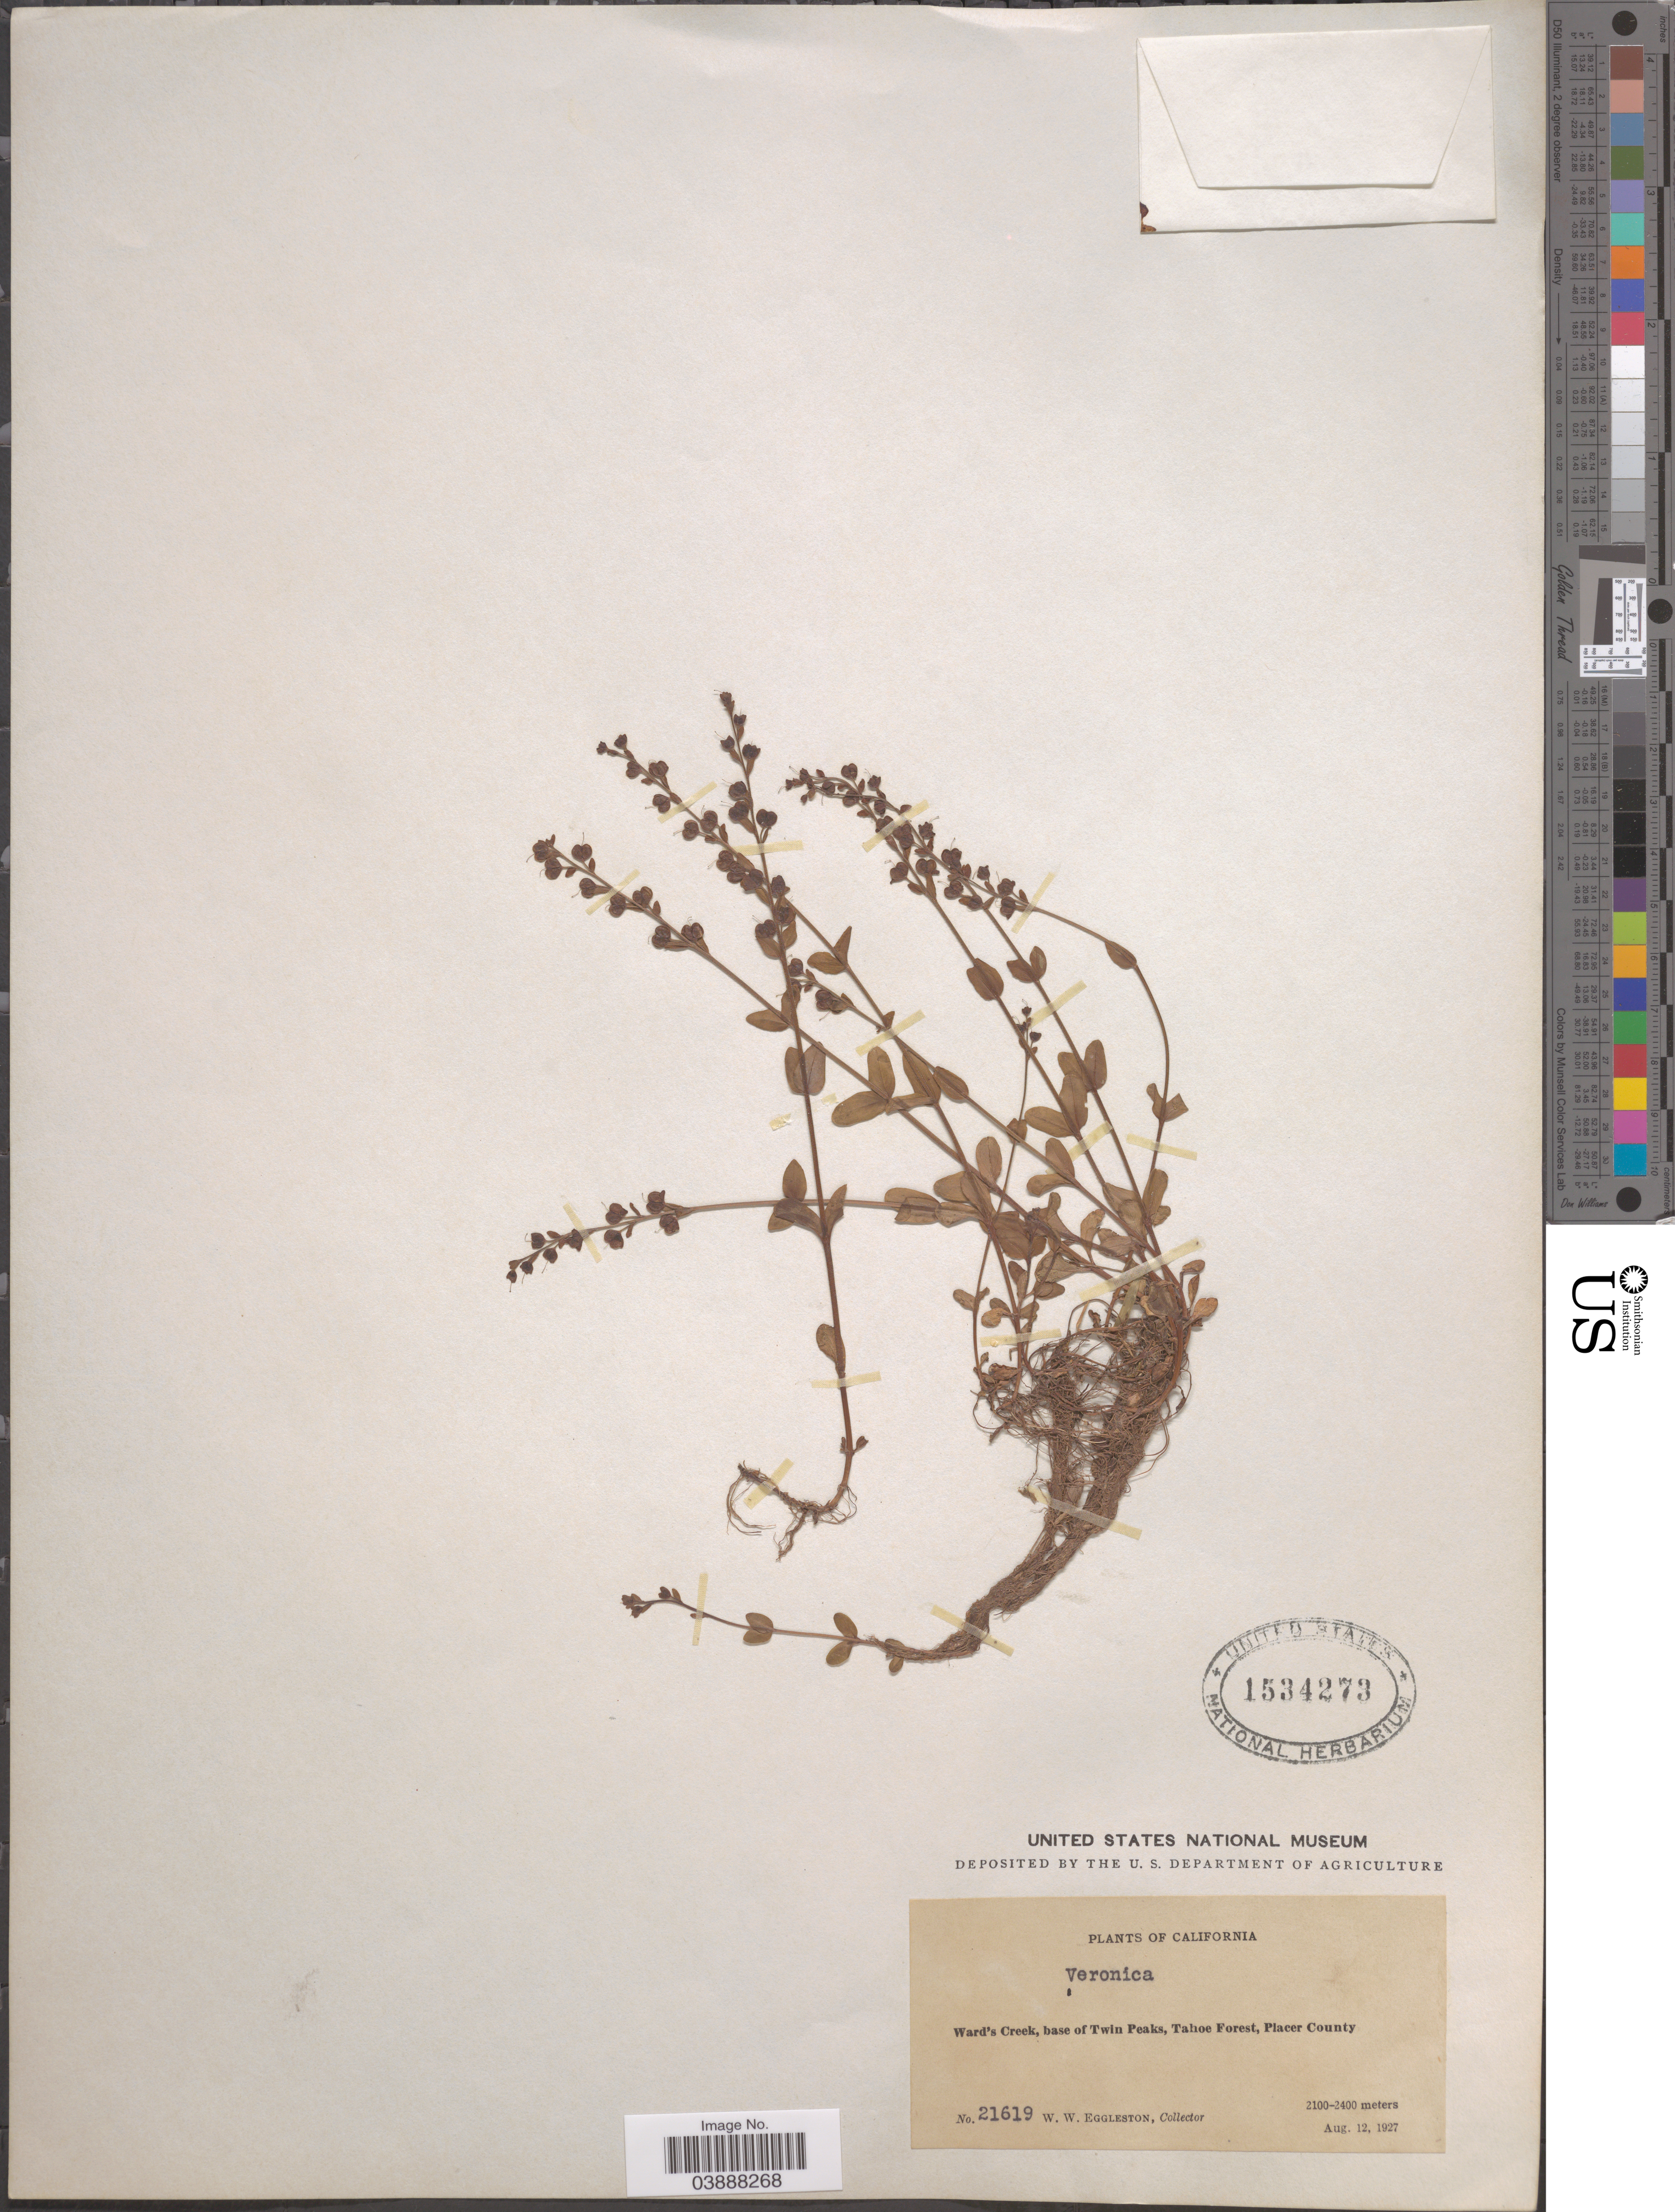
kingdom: Plantae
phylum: Tracheophyta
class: Magnoliopsida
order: Lamiales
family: Plantaginaceae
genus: Veronica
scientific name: Veronica serpyllifolia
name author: L.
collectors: W. W. Eggleston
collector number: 21619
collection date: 1927-08-12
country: United States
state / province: California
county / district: Placer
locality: Ward's Creek, base of Twin Peaks, Tahoe Forest, Placer County.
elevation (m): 2100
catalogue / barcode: US 1534273